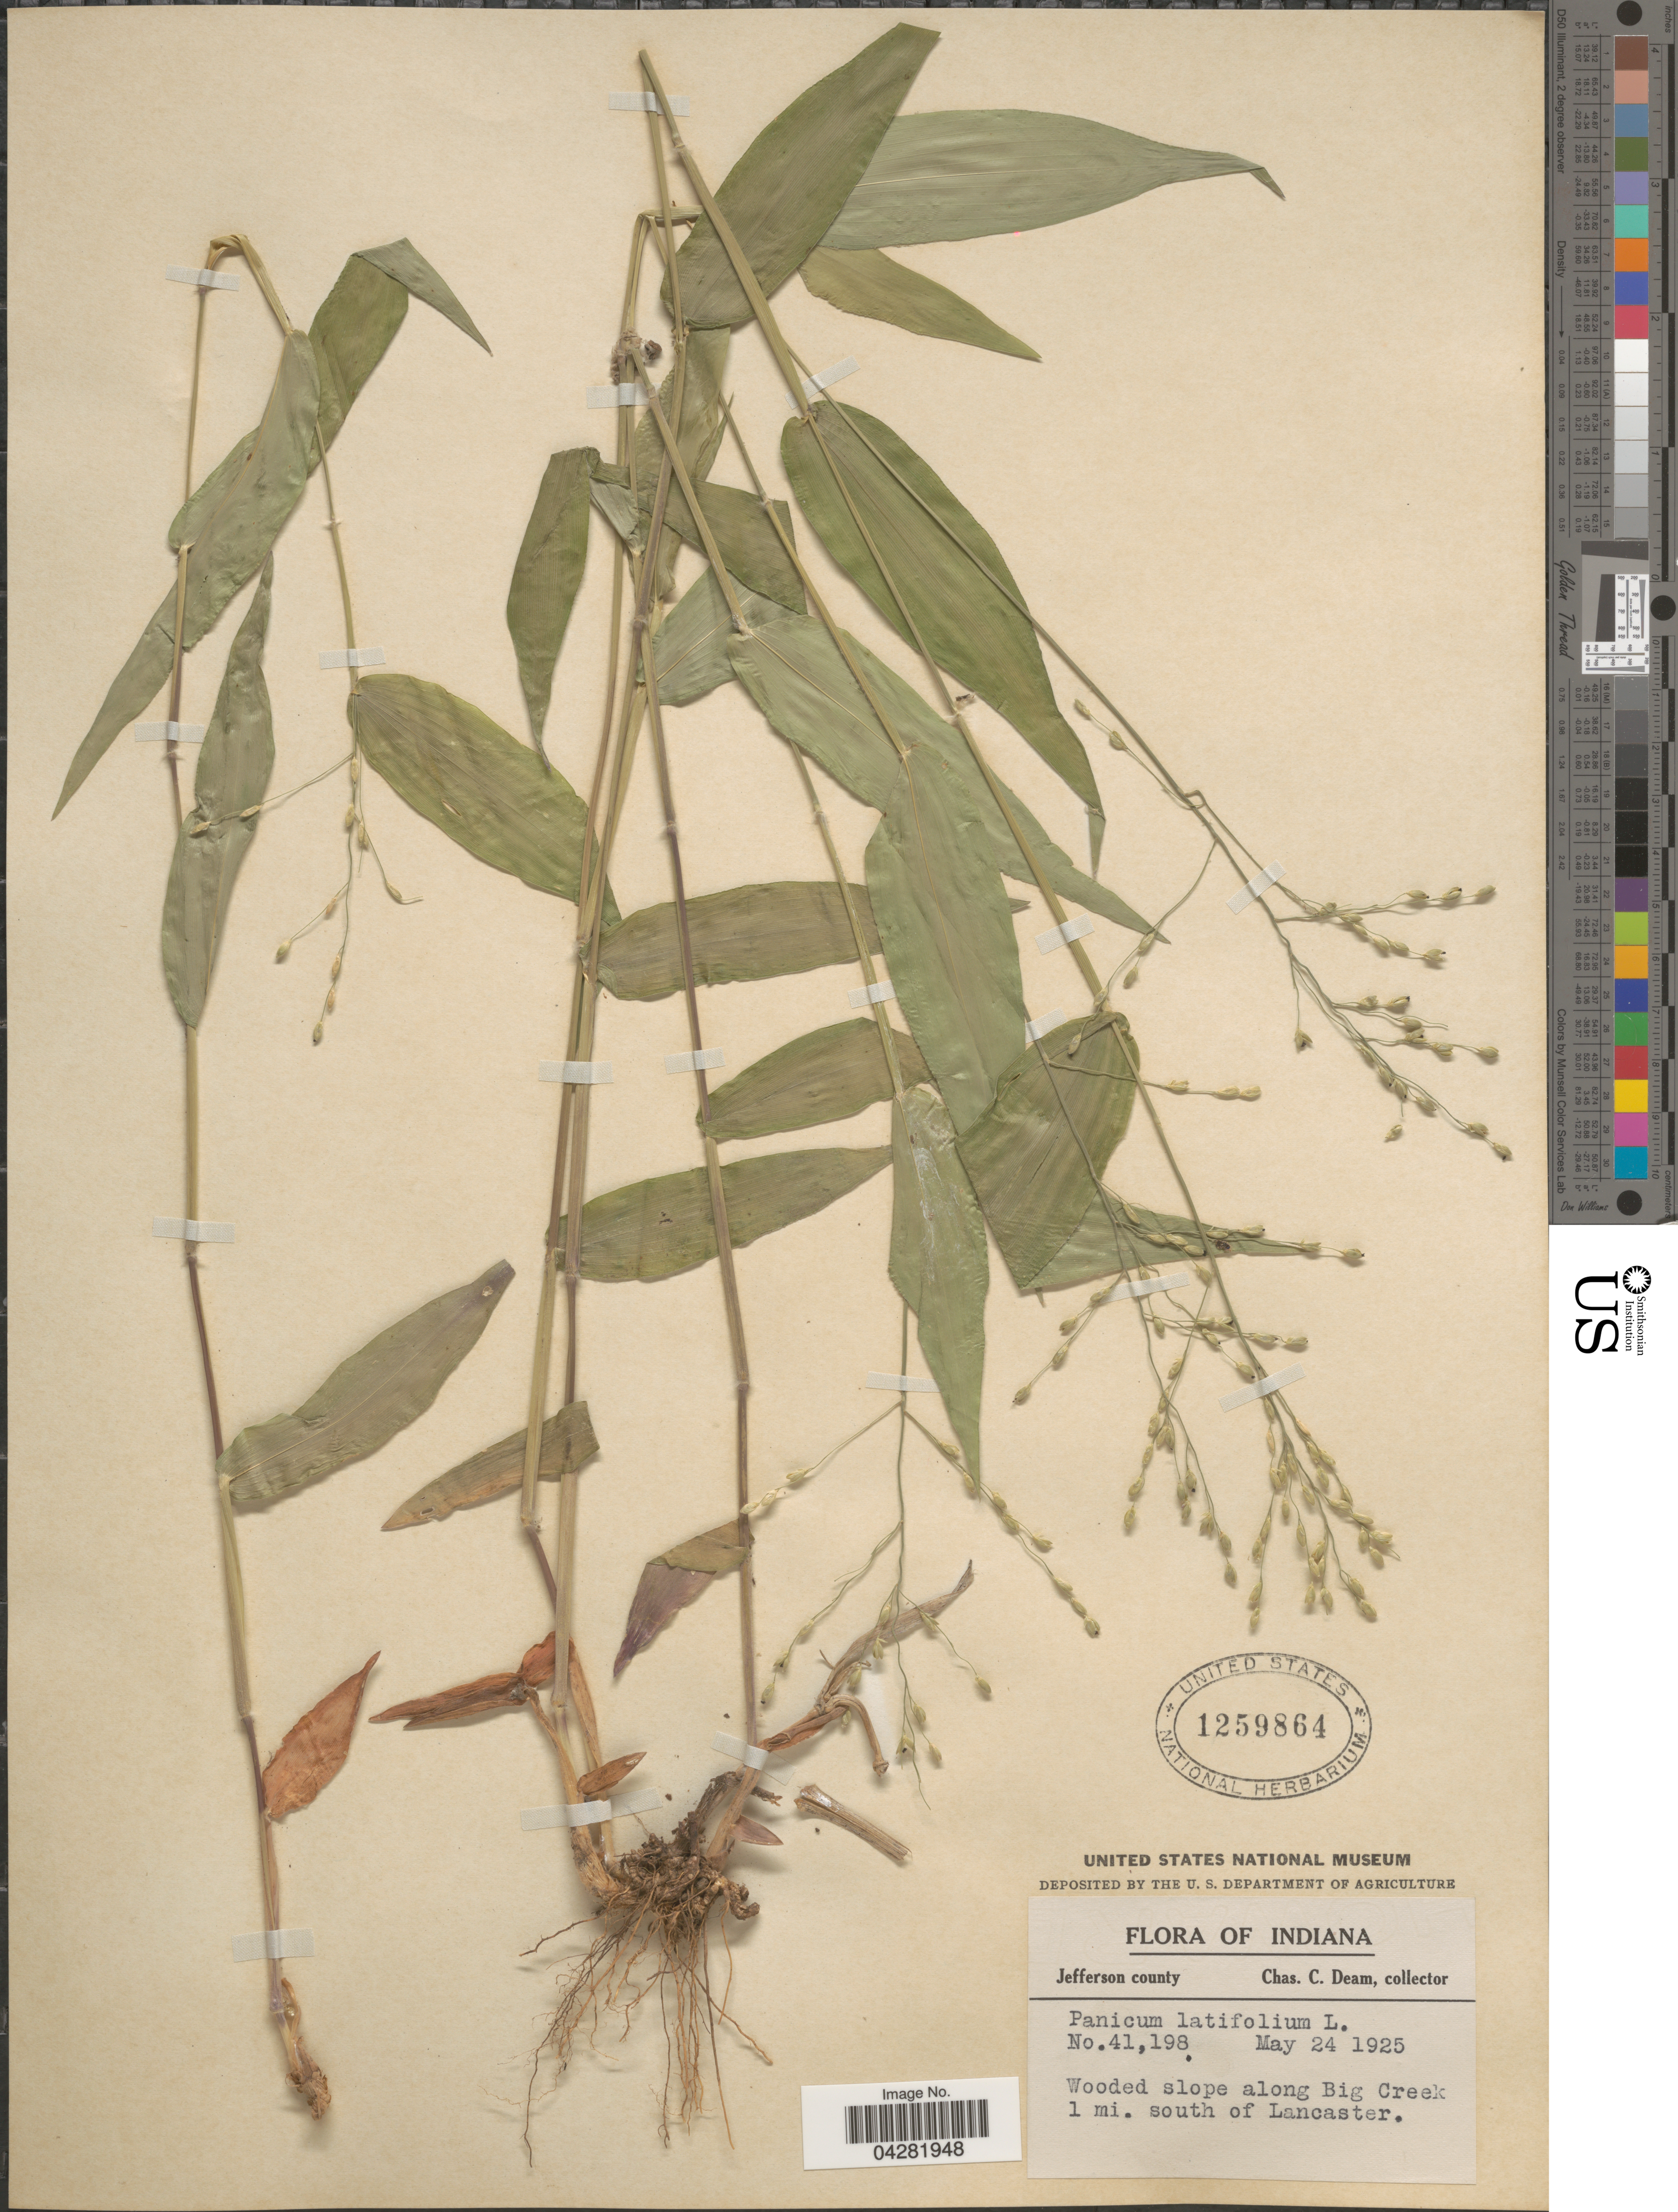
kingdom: Plantae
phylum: Tracheophyta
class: Liliopsida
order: Poales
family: Poaceae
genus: Dichanthelium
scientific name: Dichanthelium latifolium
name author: (L.) Harvill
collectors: C. C. Deam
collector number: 41198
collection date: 1925-05-24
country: United States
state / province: Indiana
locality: Jefferson county. Wooded slope along Big Creek 1 mi. south of Lancaster.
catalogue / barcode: US 1259864